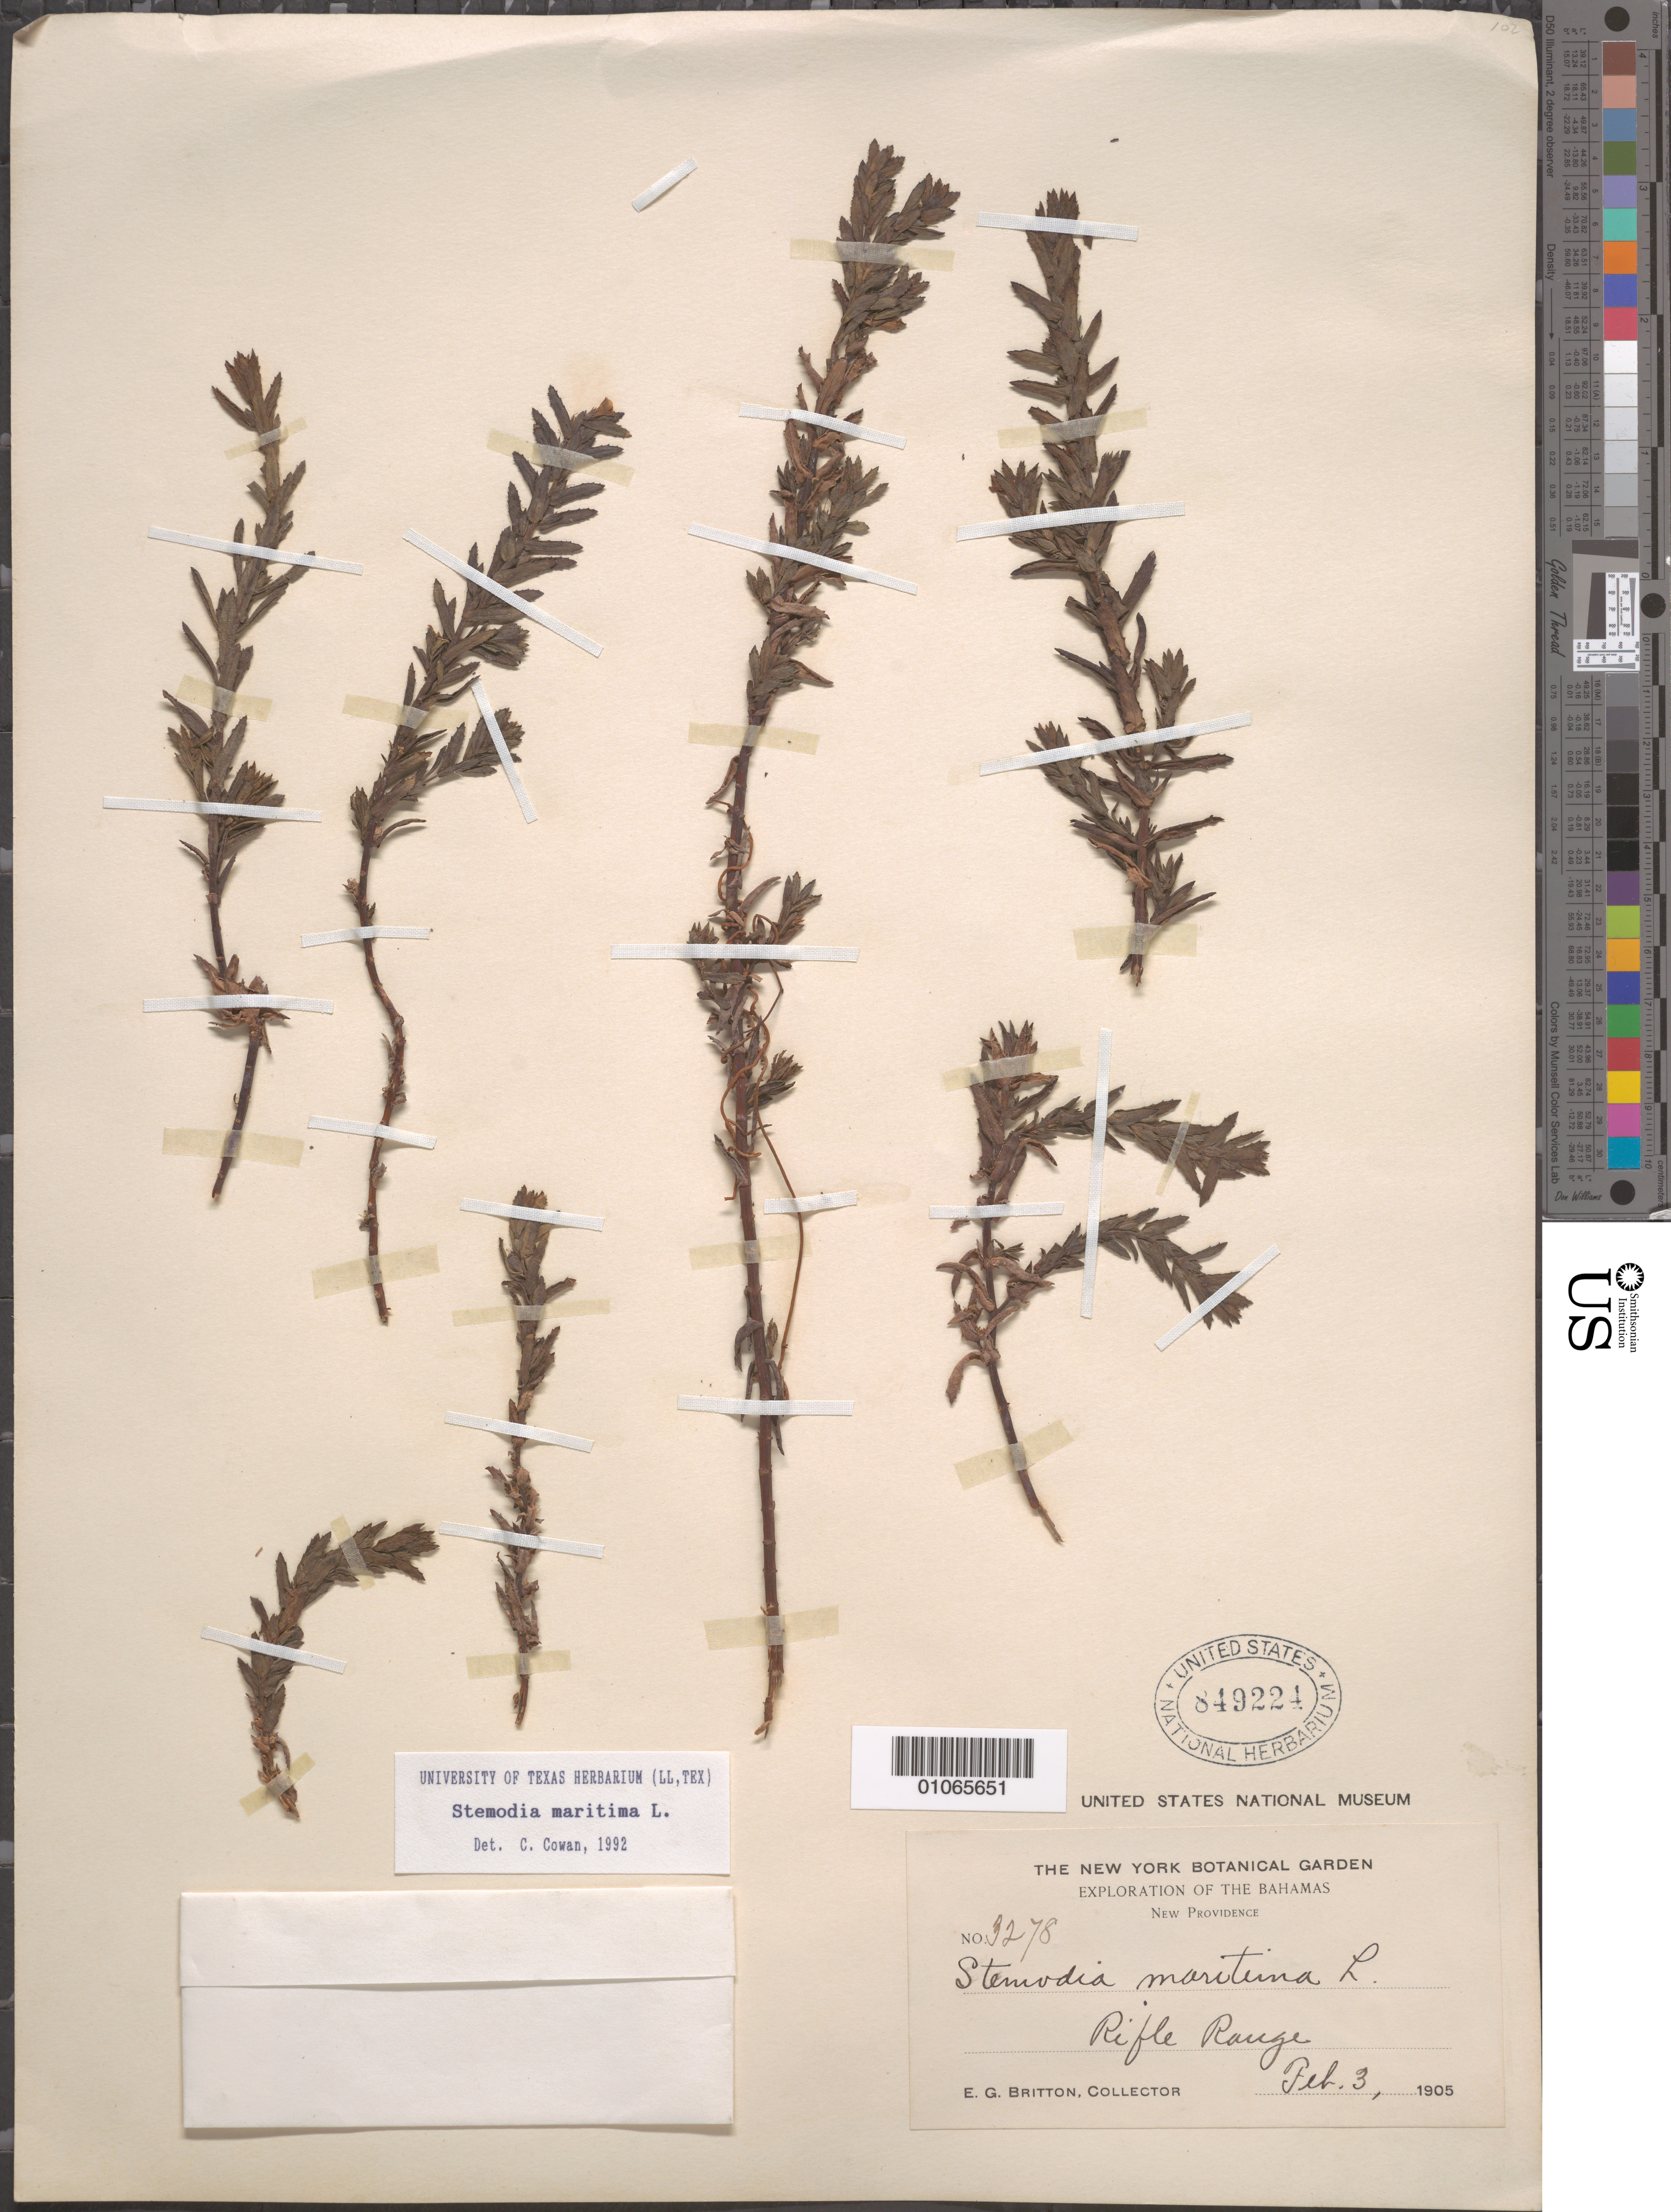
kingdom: Plantae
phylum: Tracheophyta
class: Magnoliopsida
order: Lamiales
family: Plantaginaceae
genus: Stemodia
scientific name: Stemodia maritima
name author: L.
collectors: E. G. Britton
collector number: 3278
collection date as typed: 03 Feb 1905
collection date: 1905-02-03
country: Bahamas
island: New Providence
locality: Rifle Range.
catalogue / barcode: US 849224